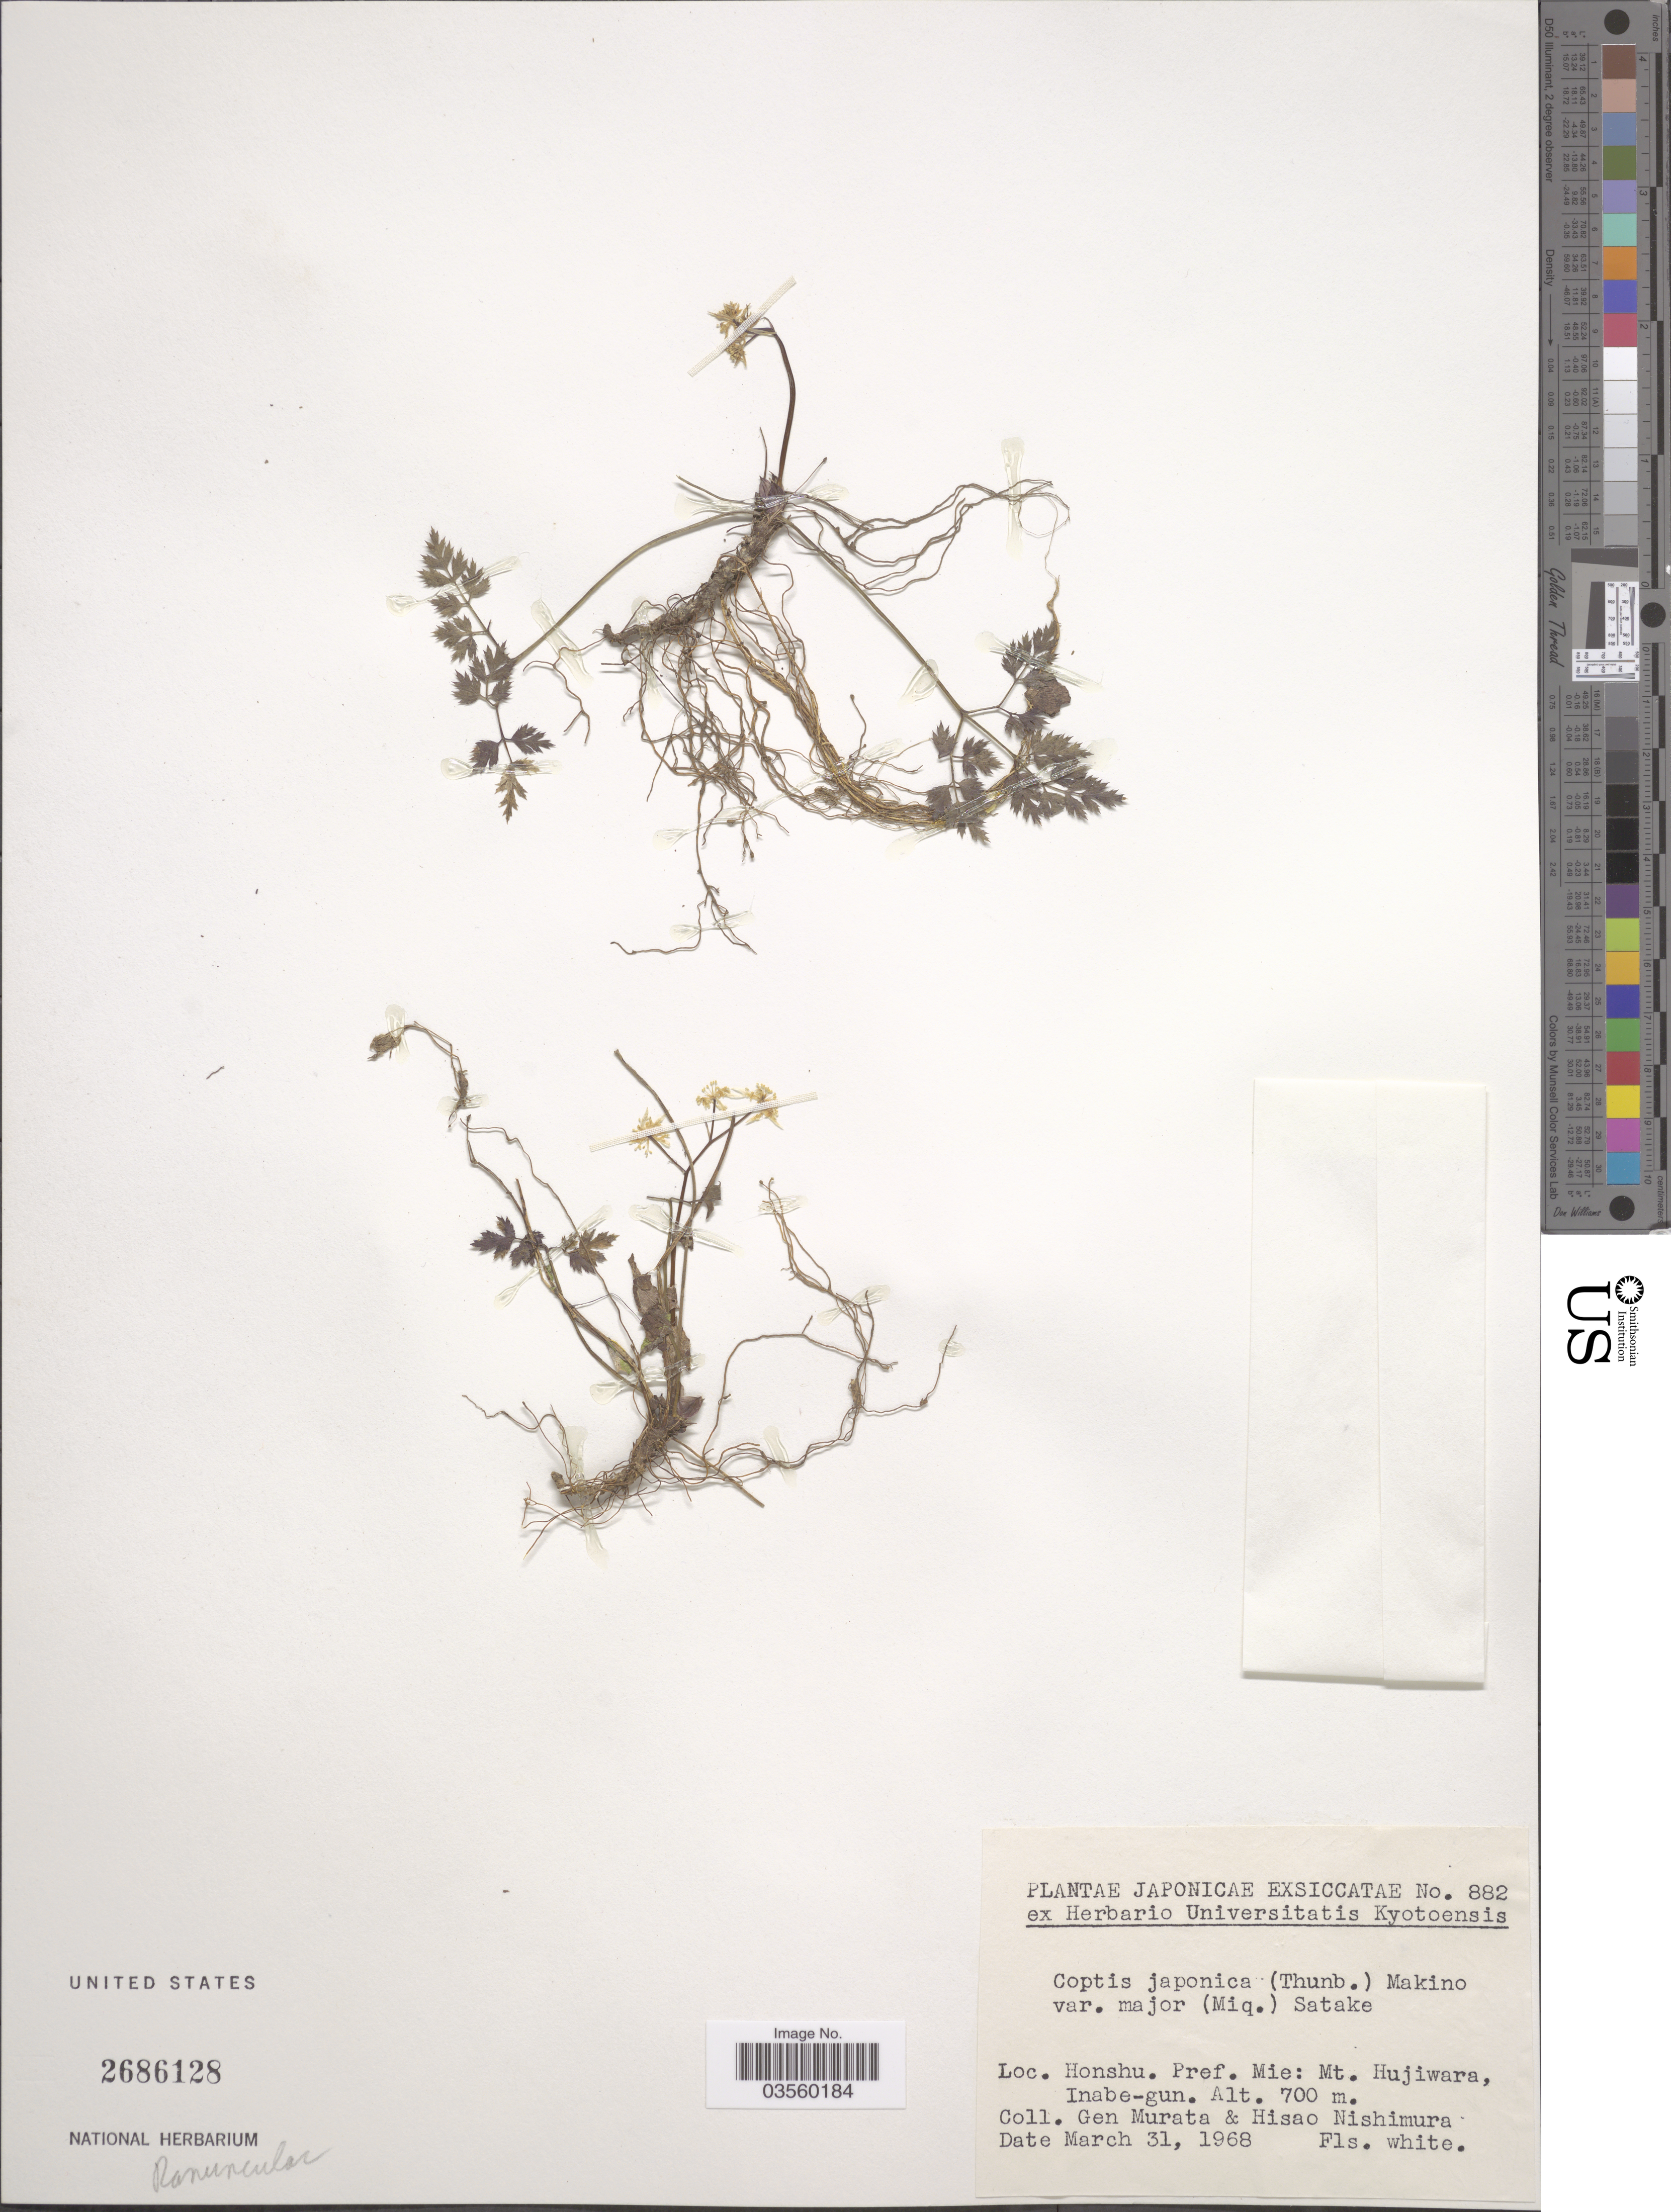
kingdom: Plantae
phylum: Tracheophyta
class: Magnoliopsida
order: Ranunculales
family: Ranunculaceae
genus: Coptis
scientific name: Coptis japonica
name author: (Thunb.) Makino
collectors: G. Murata & H. Nishimura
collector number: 882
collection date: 1968-03-31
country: Japan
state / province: Mie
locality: Honshu. Pref. Mie: Mt. Hujiwara, Inabe-gun.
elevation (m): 700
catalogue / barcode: US 2686128